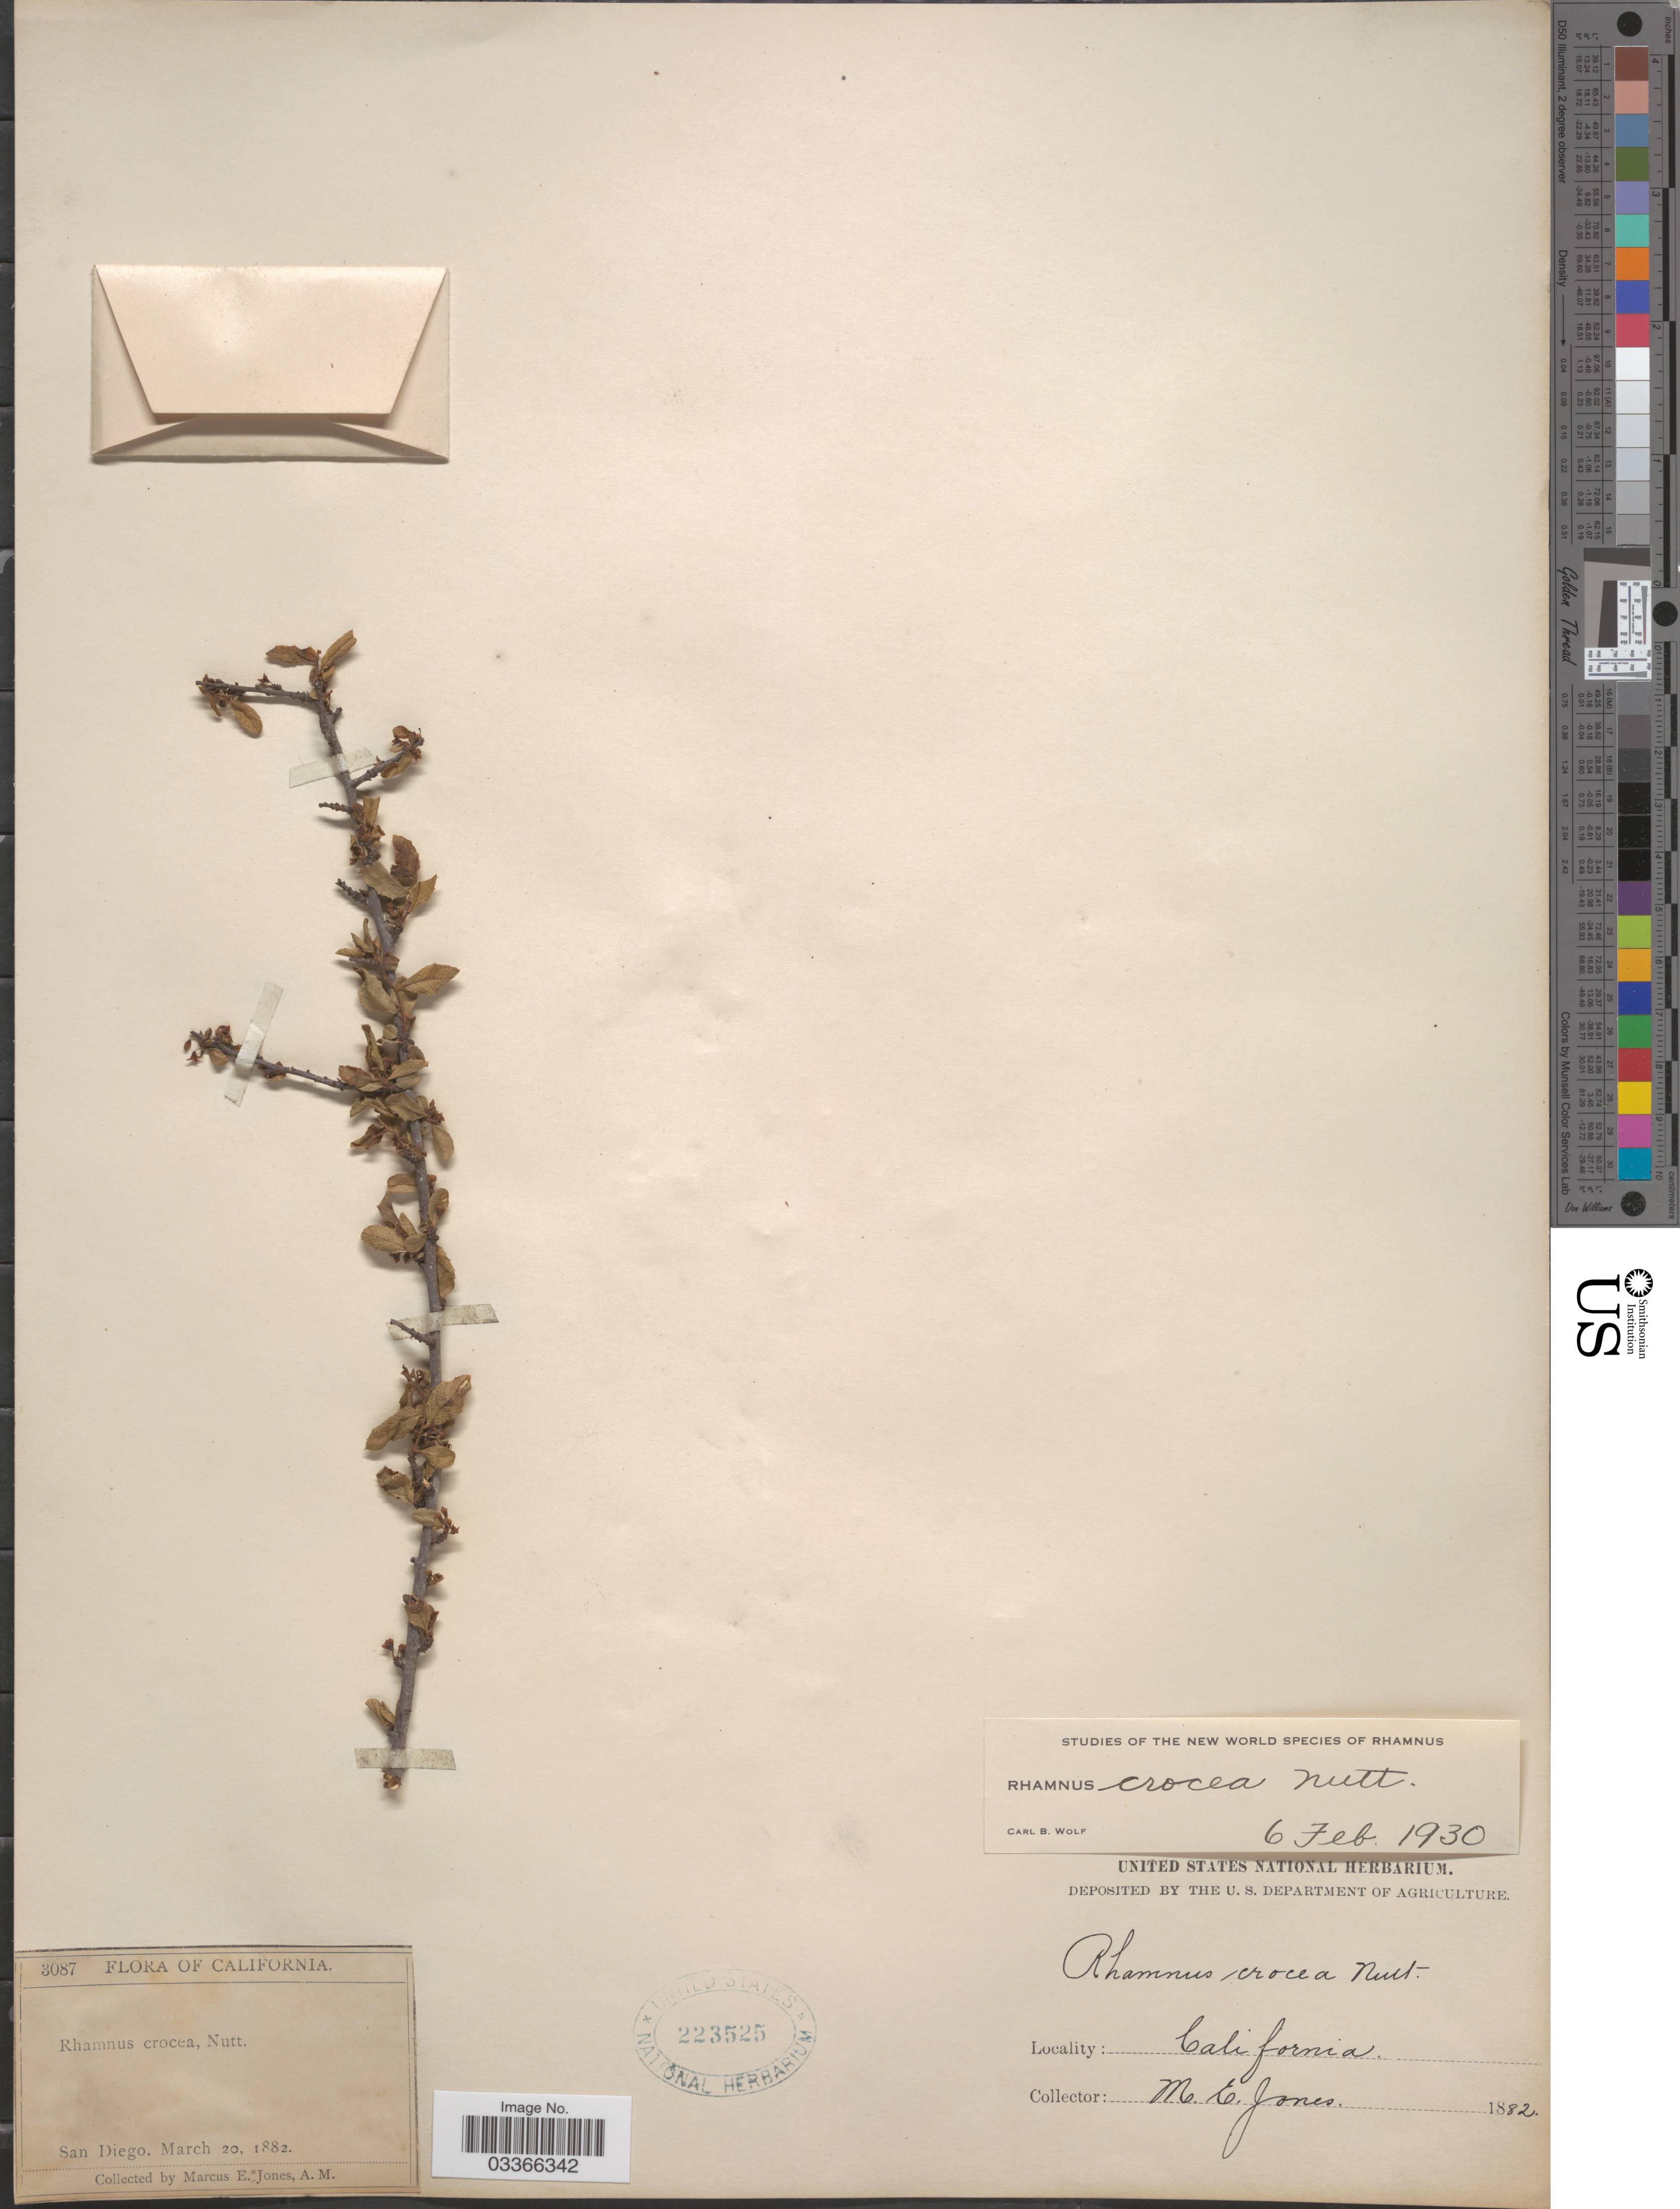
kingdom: Plantae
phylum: Tracheophyta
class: Magnoliopsida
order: Rosales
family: Rhamnaceae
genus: Rhamnus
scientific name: Rhamnus crocea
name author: Nutt.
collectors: M. E. Jones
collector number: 3087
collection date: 1882-03-20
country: United States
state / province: California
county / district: San Diego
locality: San Diego.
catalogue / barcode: US 223525